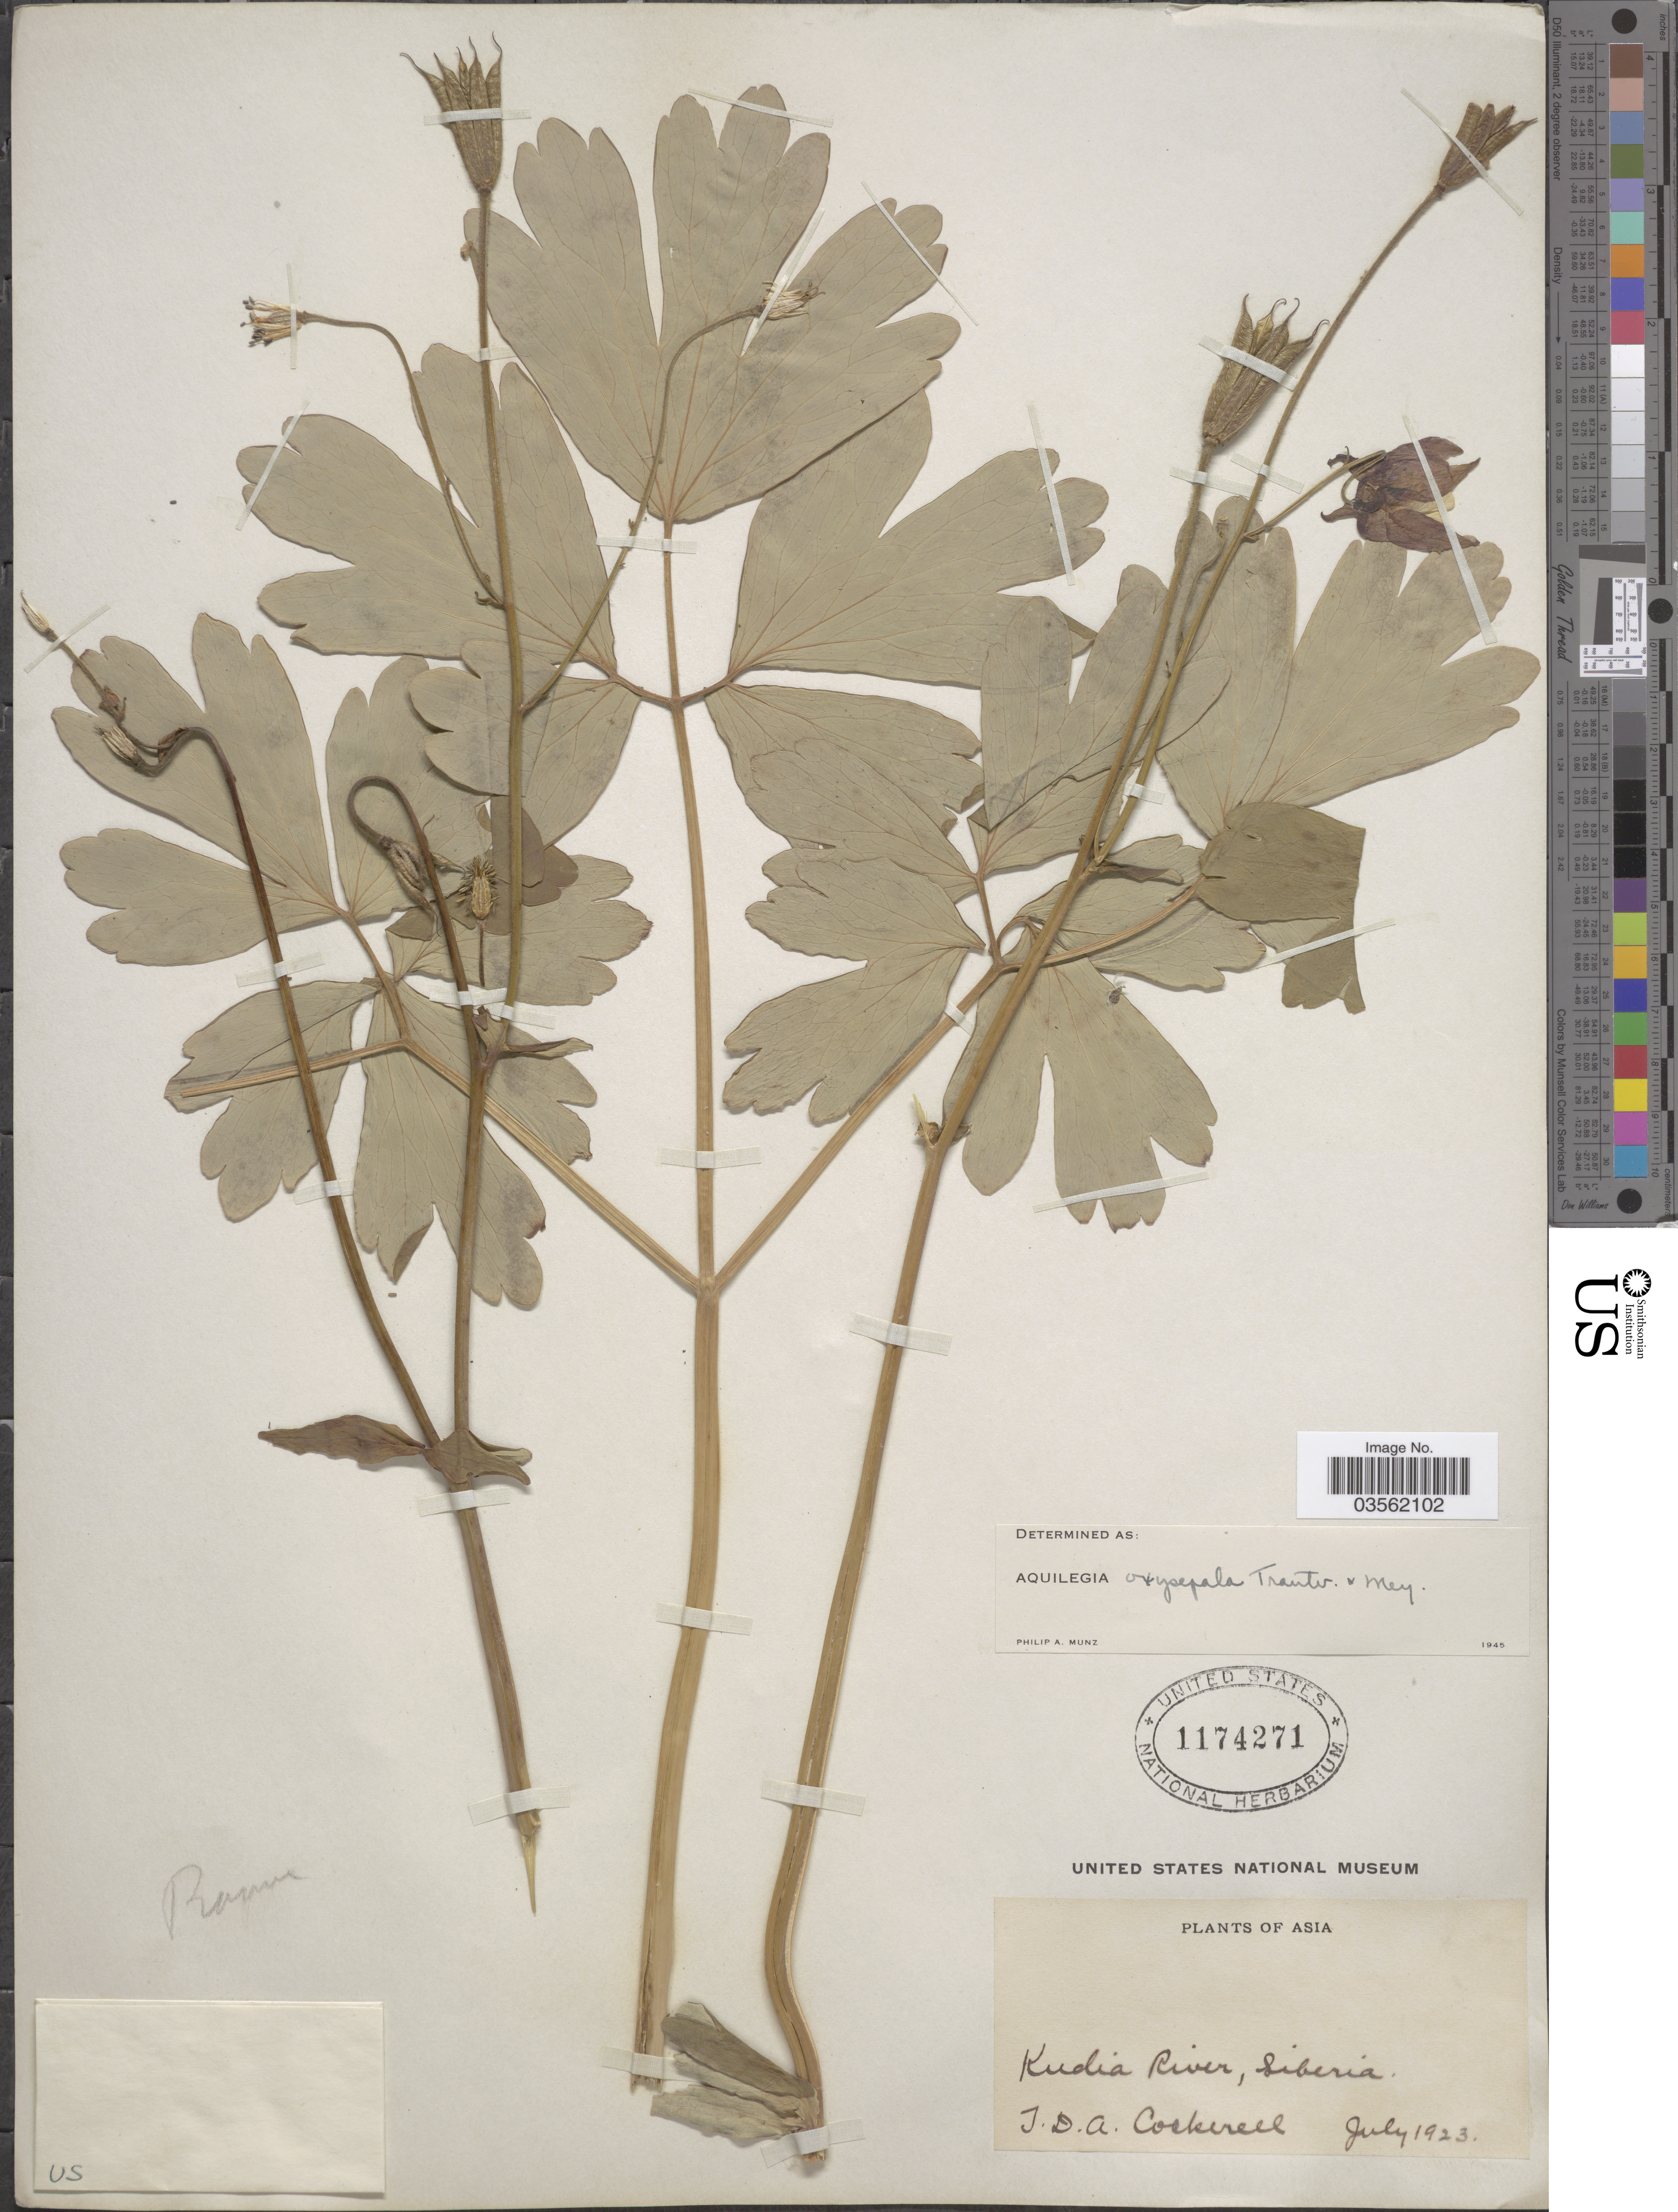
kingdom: Plantae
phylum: Tracheophyta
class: Magnoliopsida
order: Ranunculales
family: Ranunculaceae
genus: Aquilegia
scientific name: Aquilegia oxysepala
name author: Trautv. & C.A. Mey.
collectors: T. Cockerell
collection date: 1923-07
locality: Asia. Kudia River, Siberia.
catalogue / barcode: US 1174271